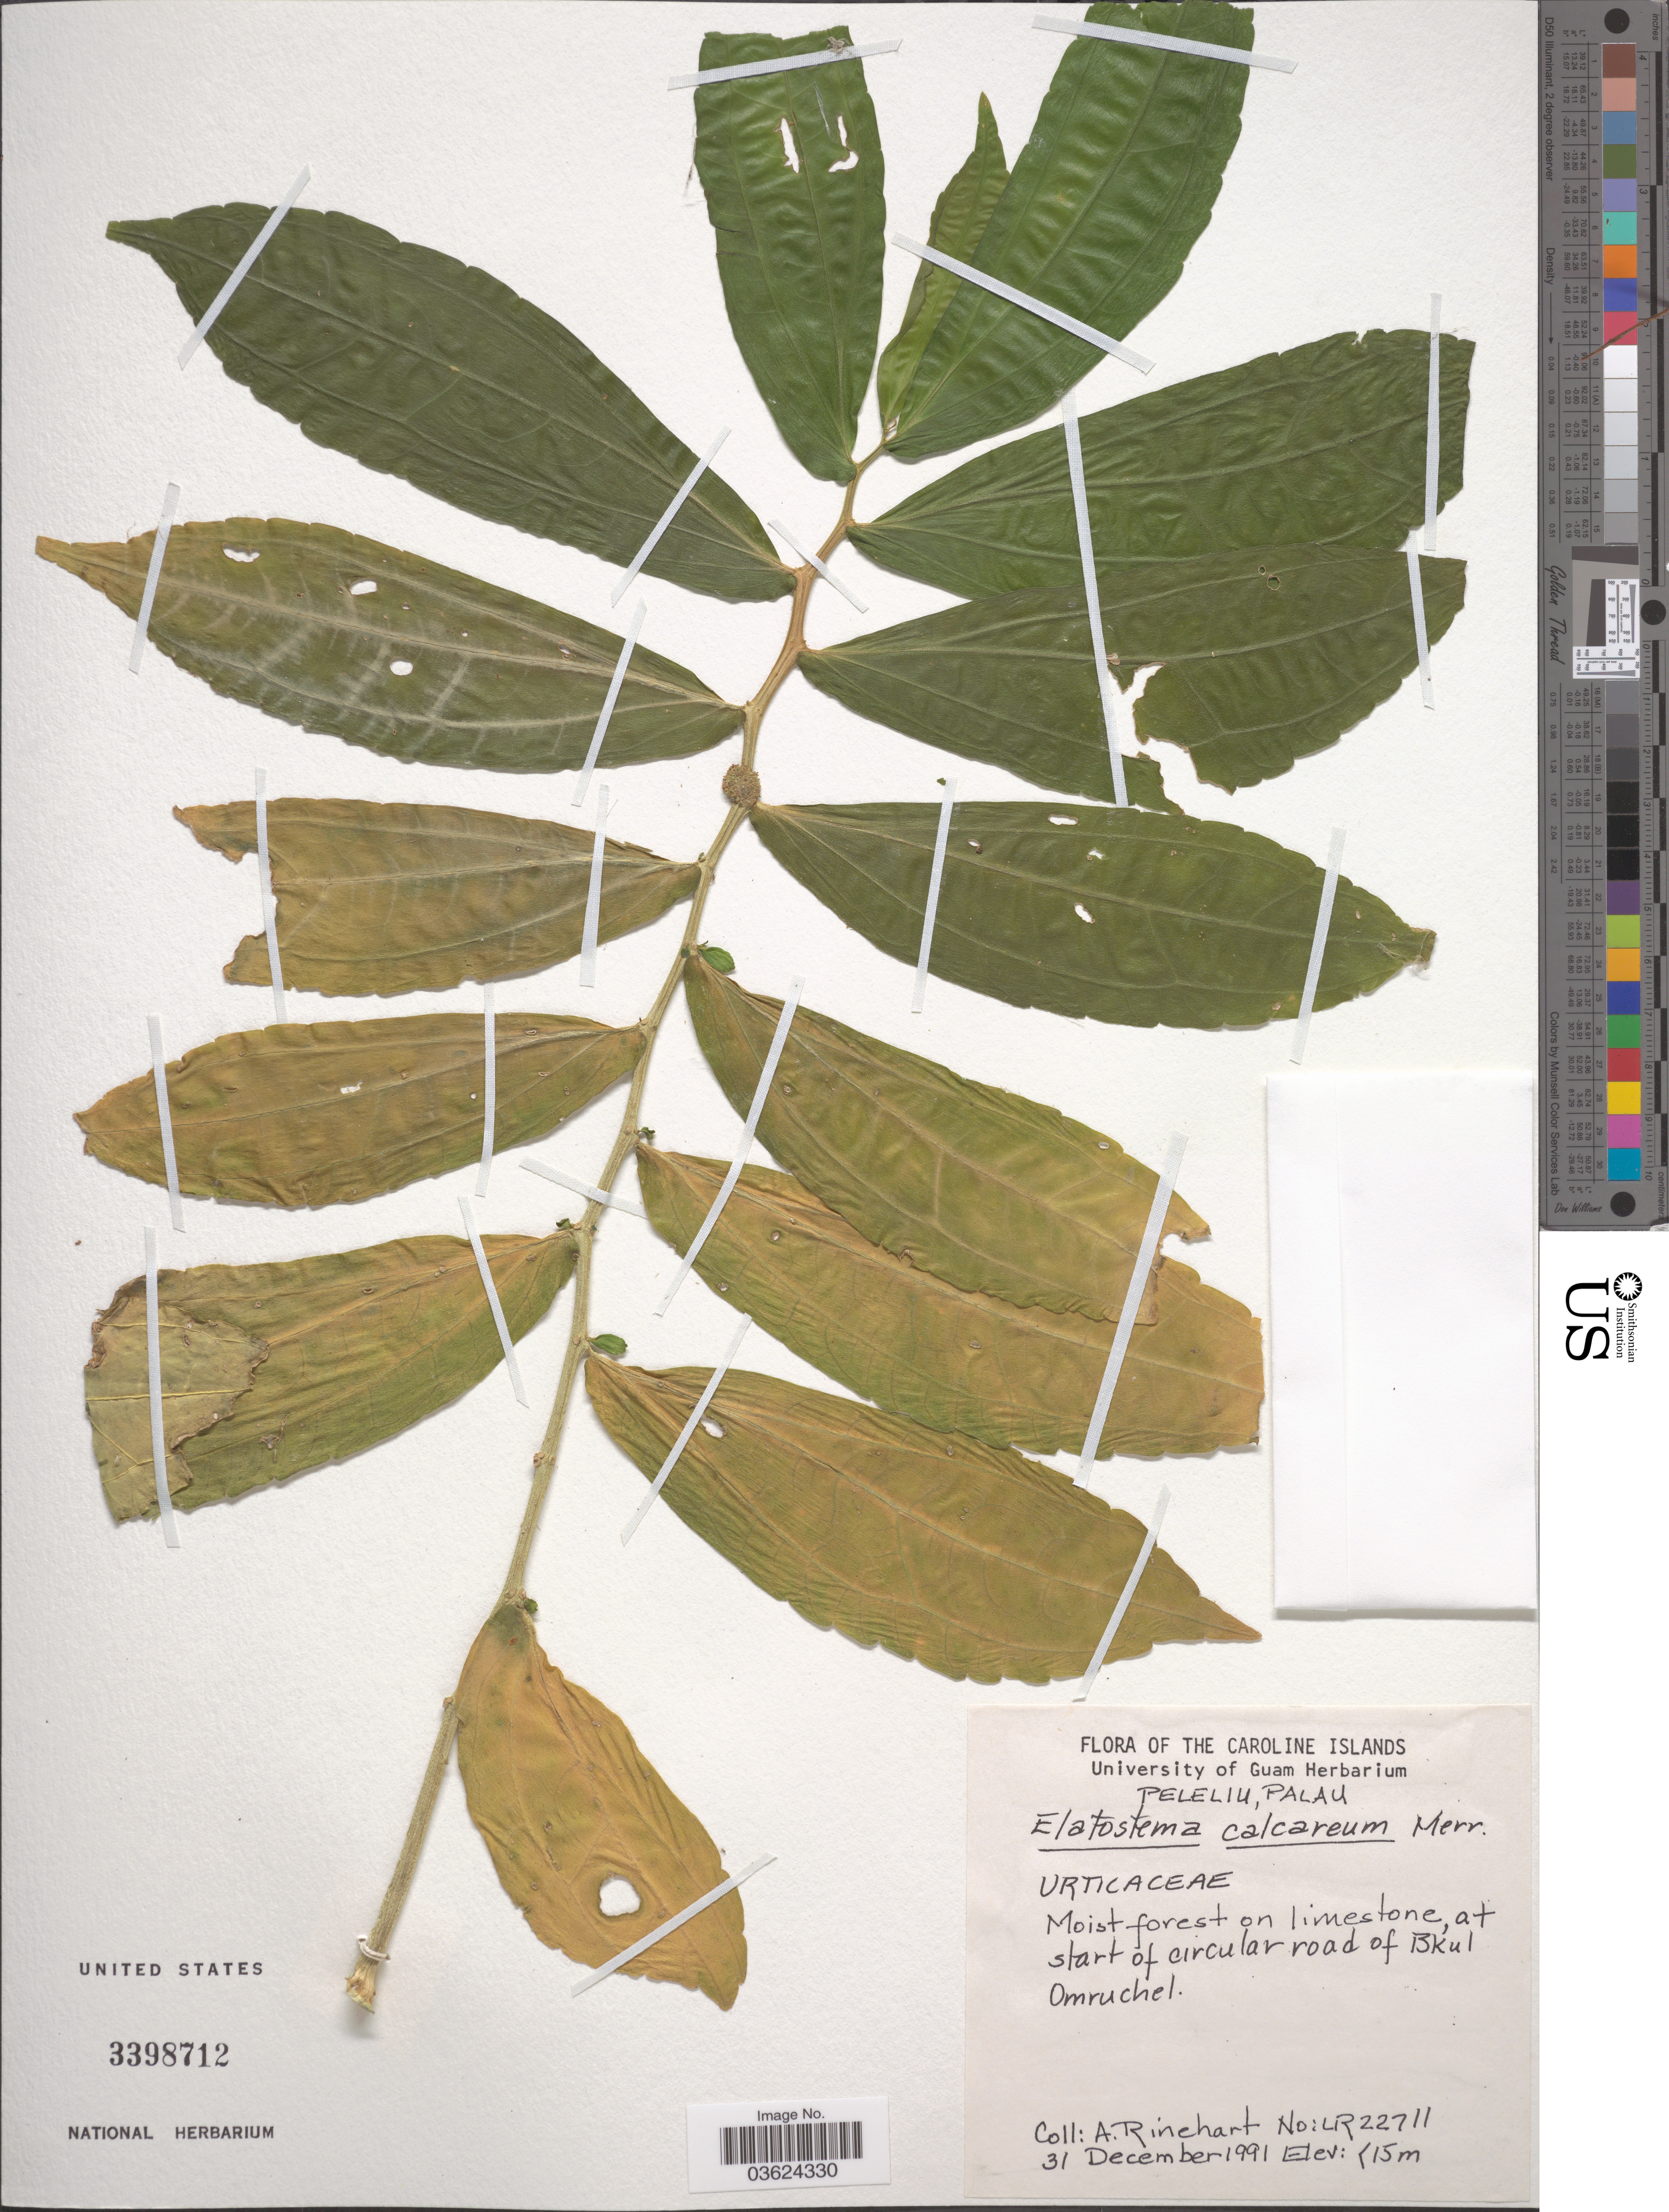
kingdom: Plantae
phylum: Tracheophyta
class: Magnoliopsida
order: Rosales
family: Urticaceae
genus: Elatostema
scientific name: Elatostema calcareum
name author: Merr.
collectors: A. Rinehart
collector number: LR22711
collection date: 1991-12-31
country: Palau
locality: Caroline Islands. Peleliu, Palau. At start of circular road of Bkul Omruchel.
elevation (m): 15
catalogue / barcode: US 3398712